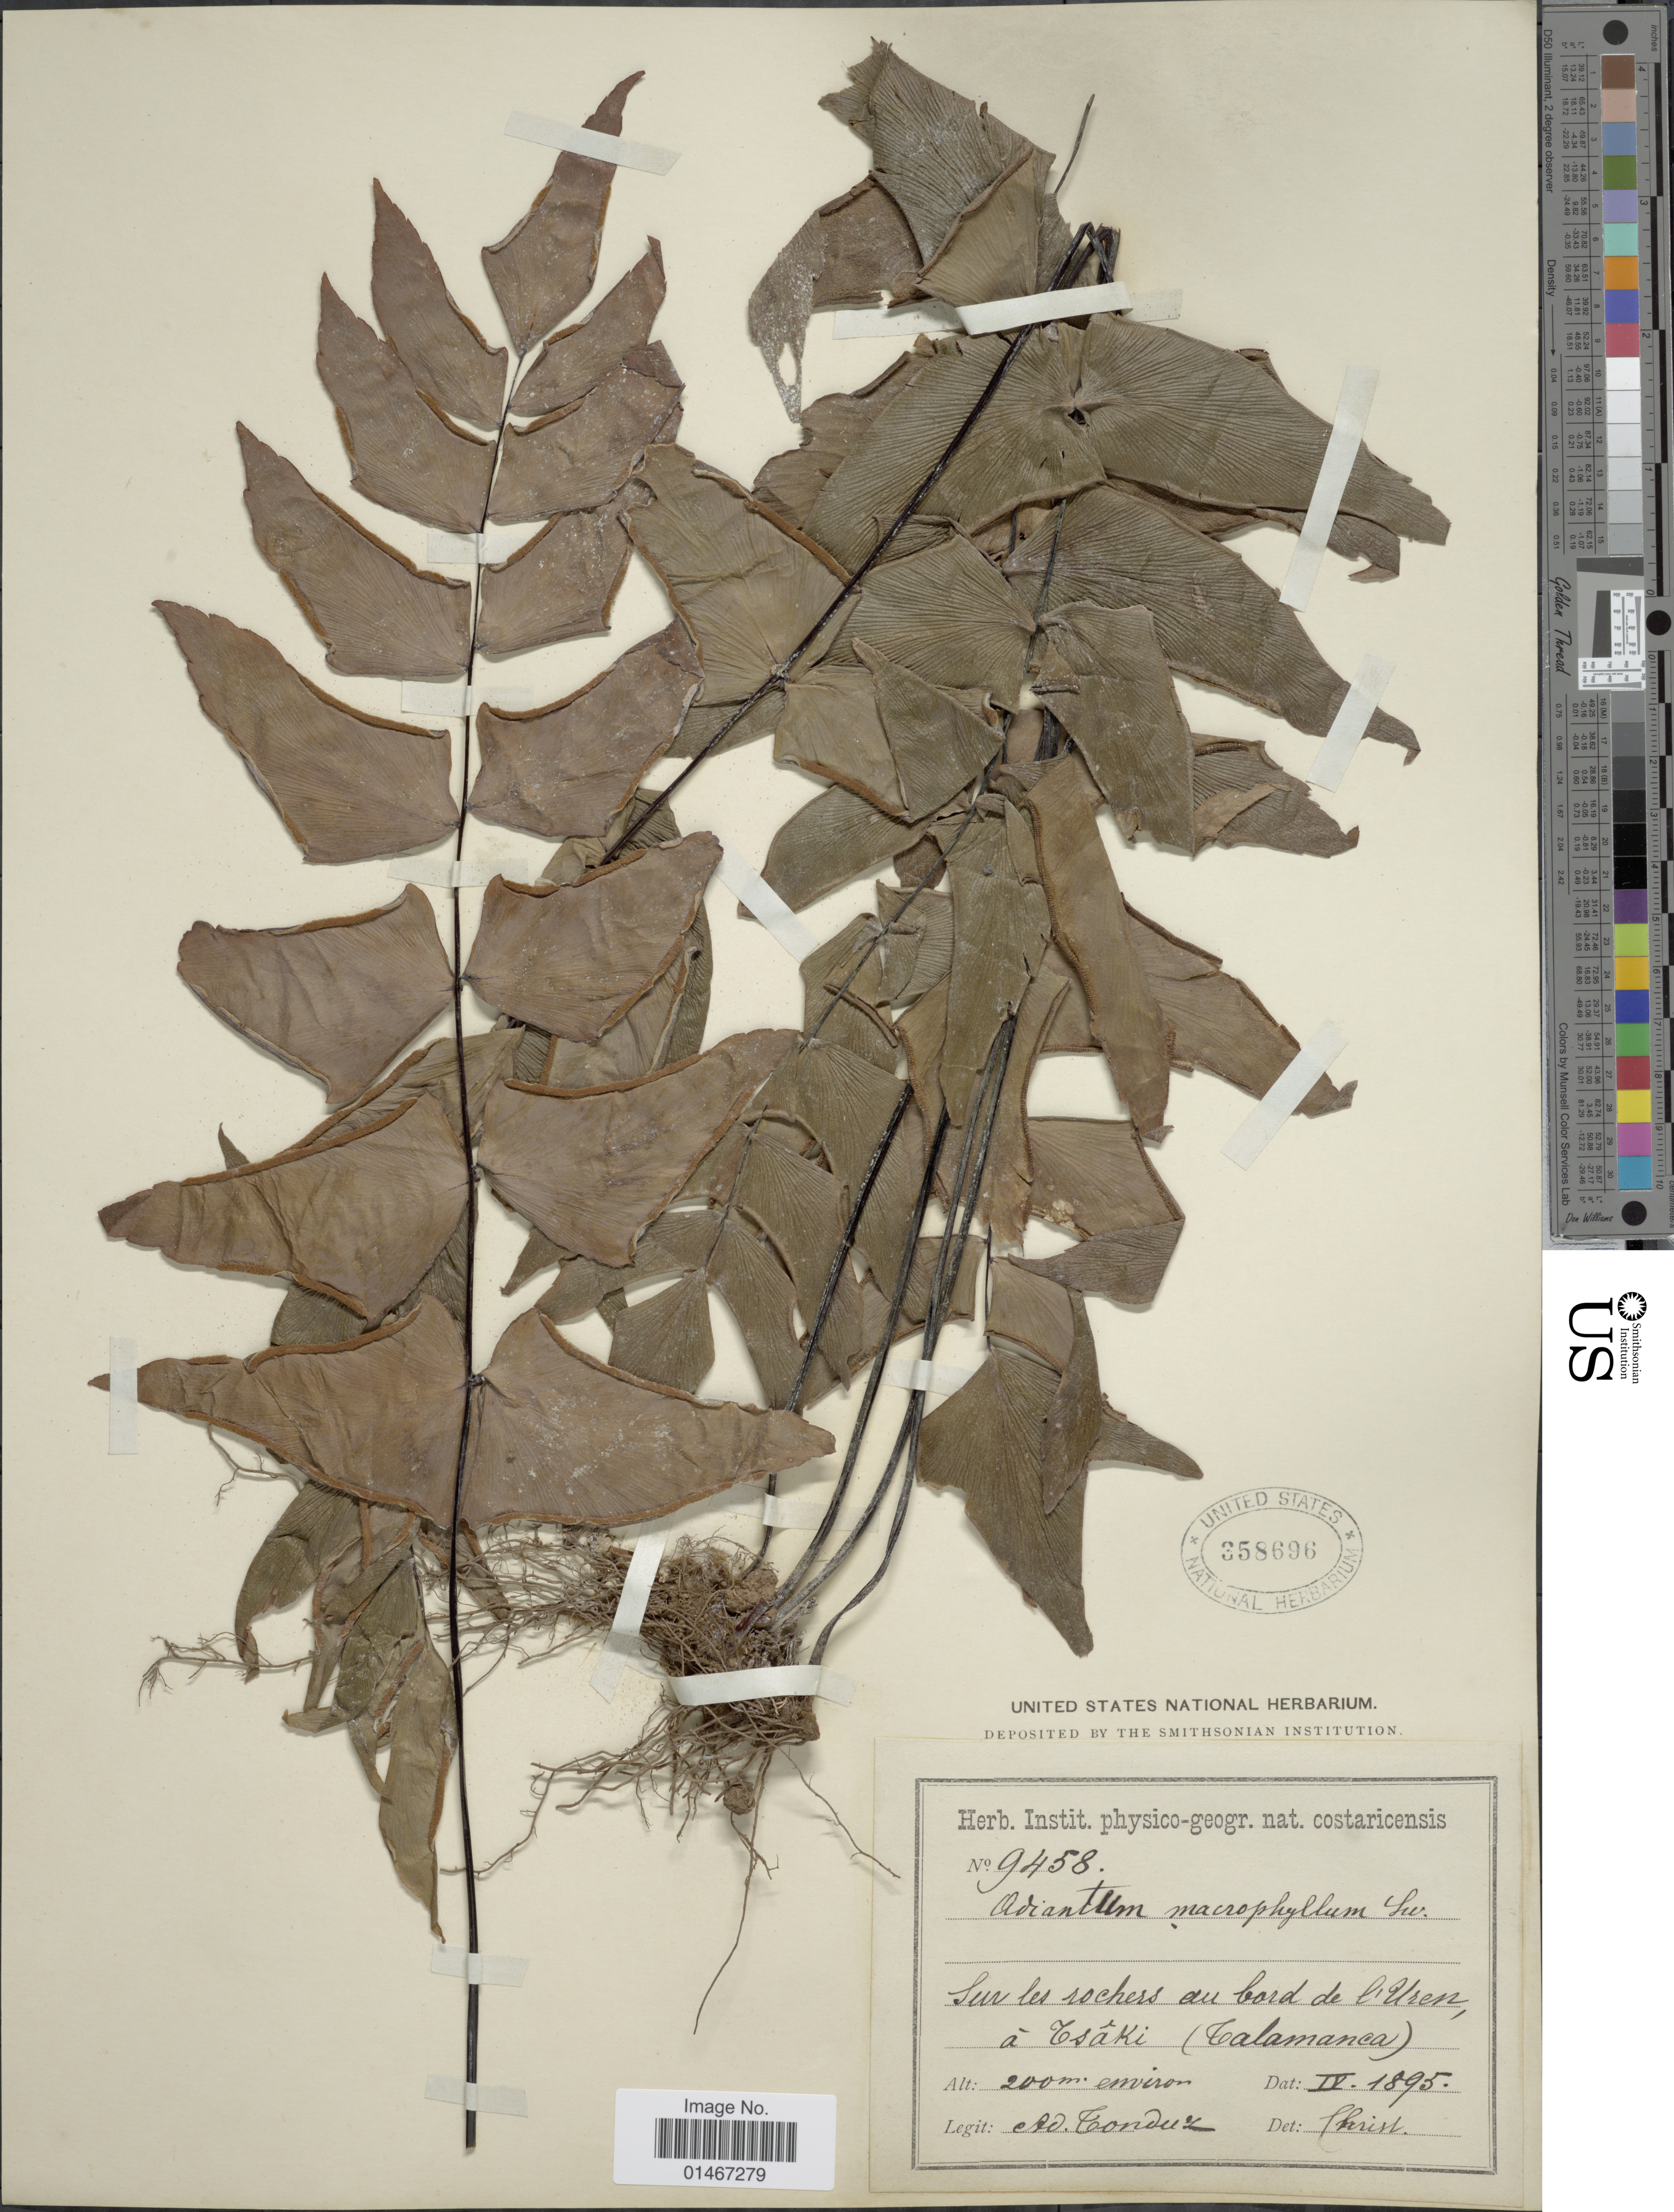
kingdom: Plantae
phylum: Tracheophyta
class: Polypodiopsida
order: Polypodiales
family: Pteridaceae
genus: Adiantum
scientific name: Adiantum macrophyllum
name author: Sw.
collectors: A. Tonduz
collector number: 9458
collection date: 1895-04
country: Costa Rica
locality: Sur les rochers au bord de l' Uren, a Tsaki (Talamanca).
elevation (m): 200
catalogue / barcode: US 358696